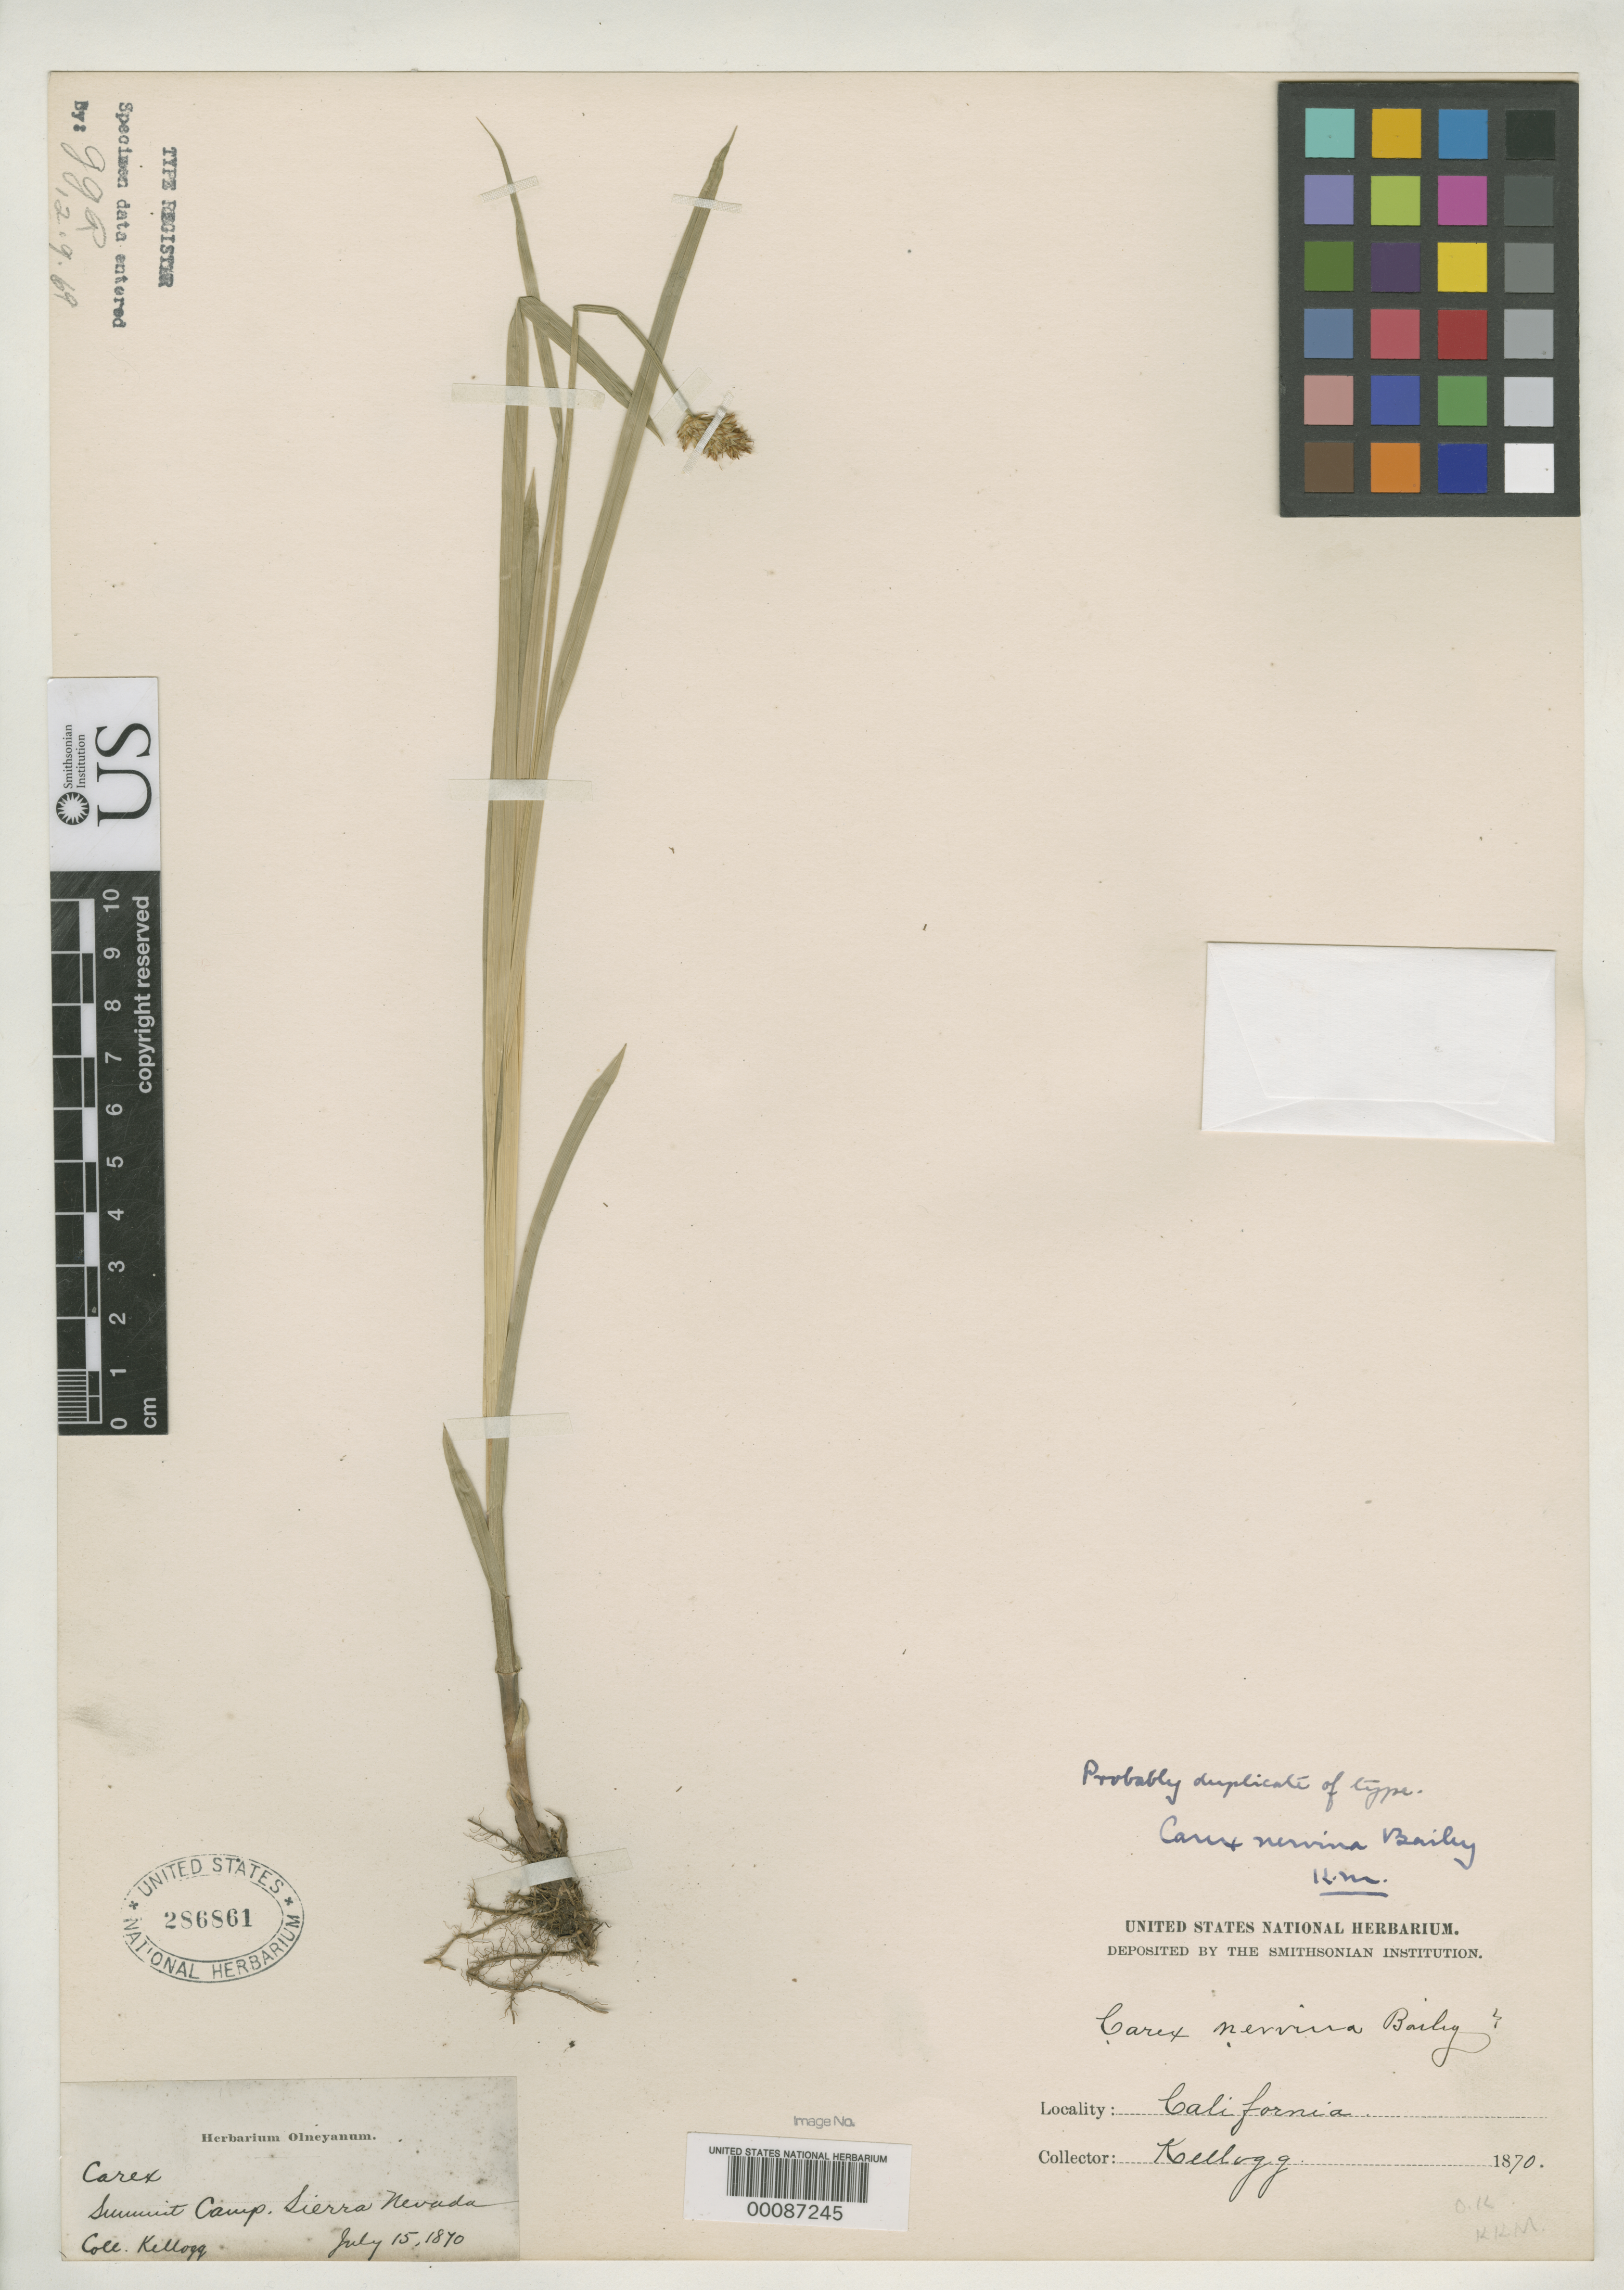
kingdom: Plantae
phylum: Tracheophyta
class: Liliopsida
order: Poales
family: Cyperaceae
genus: Carex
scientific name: Carex nervina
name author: L.H. Bailey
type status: Isotype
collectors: A. Kellogg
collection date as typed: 15 Jul 1870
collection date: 1870-07-15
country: United States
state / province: California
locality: Summit camp, Sierra Nevada.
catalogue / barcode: US 286861